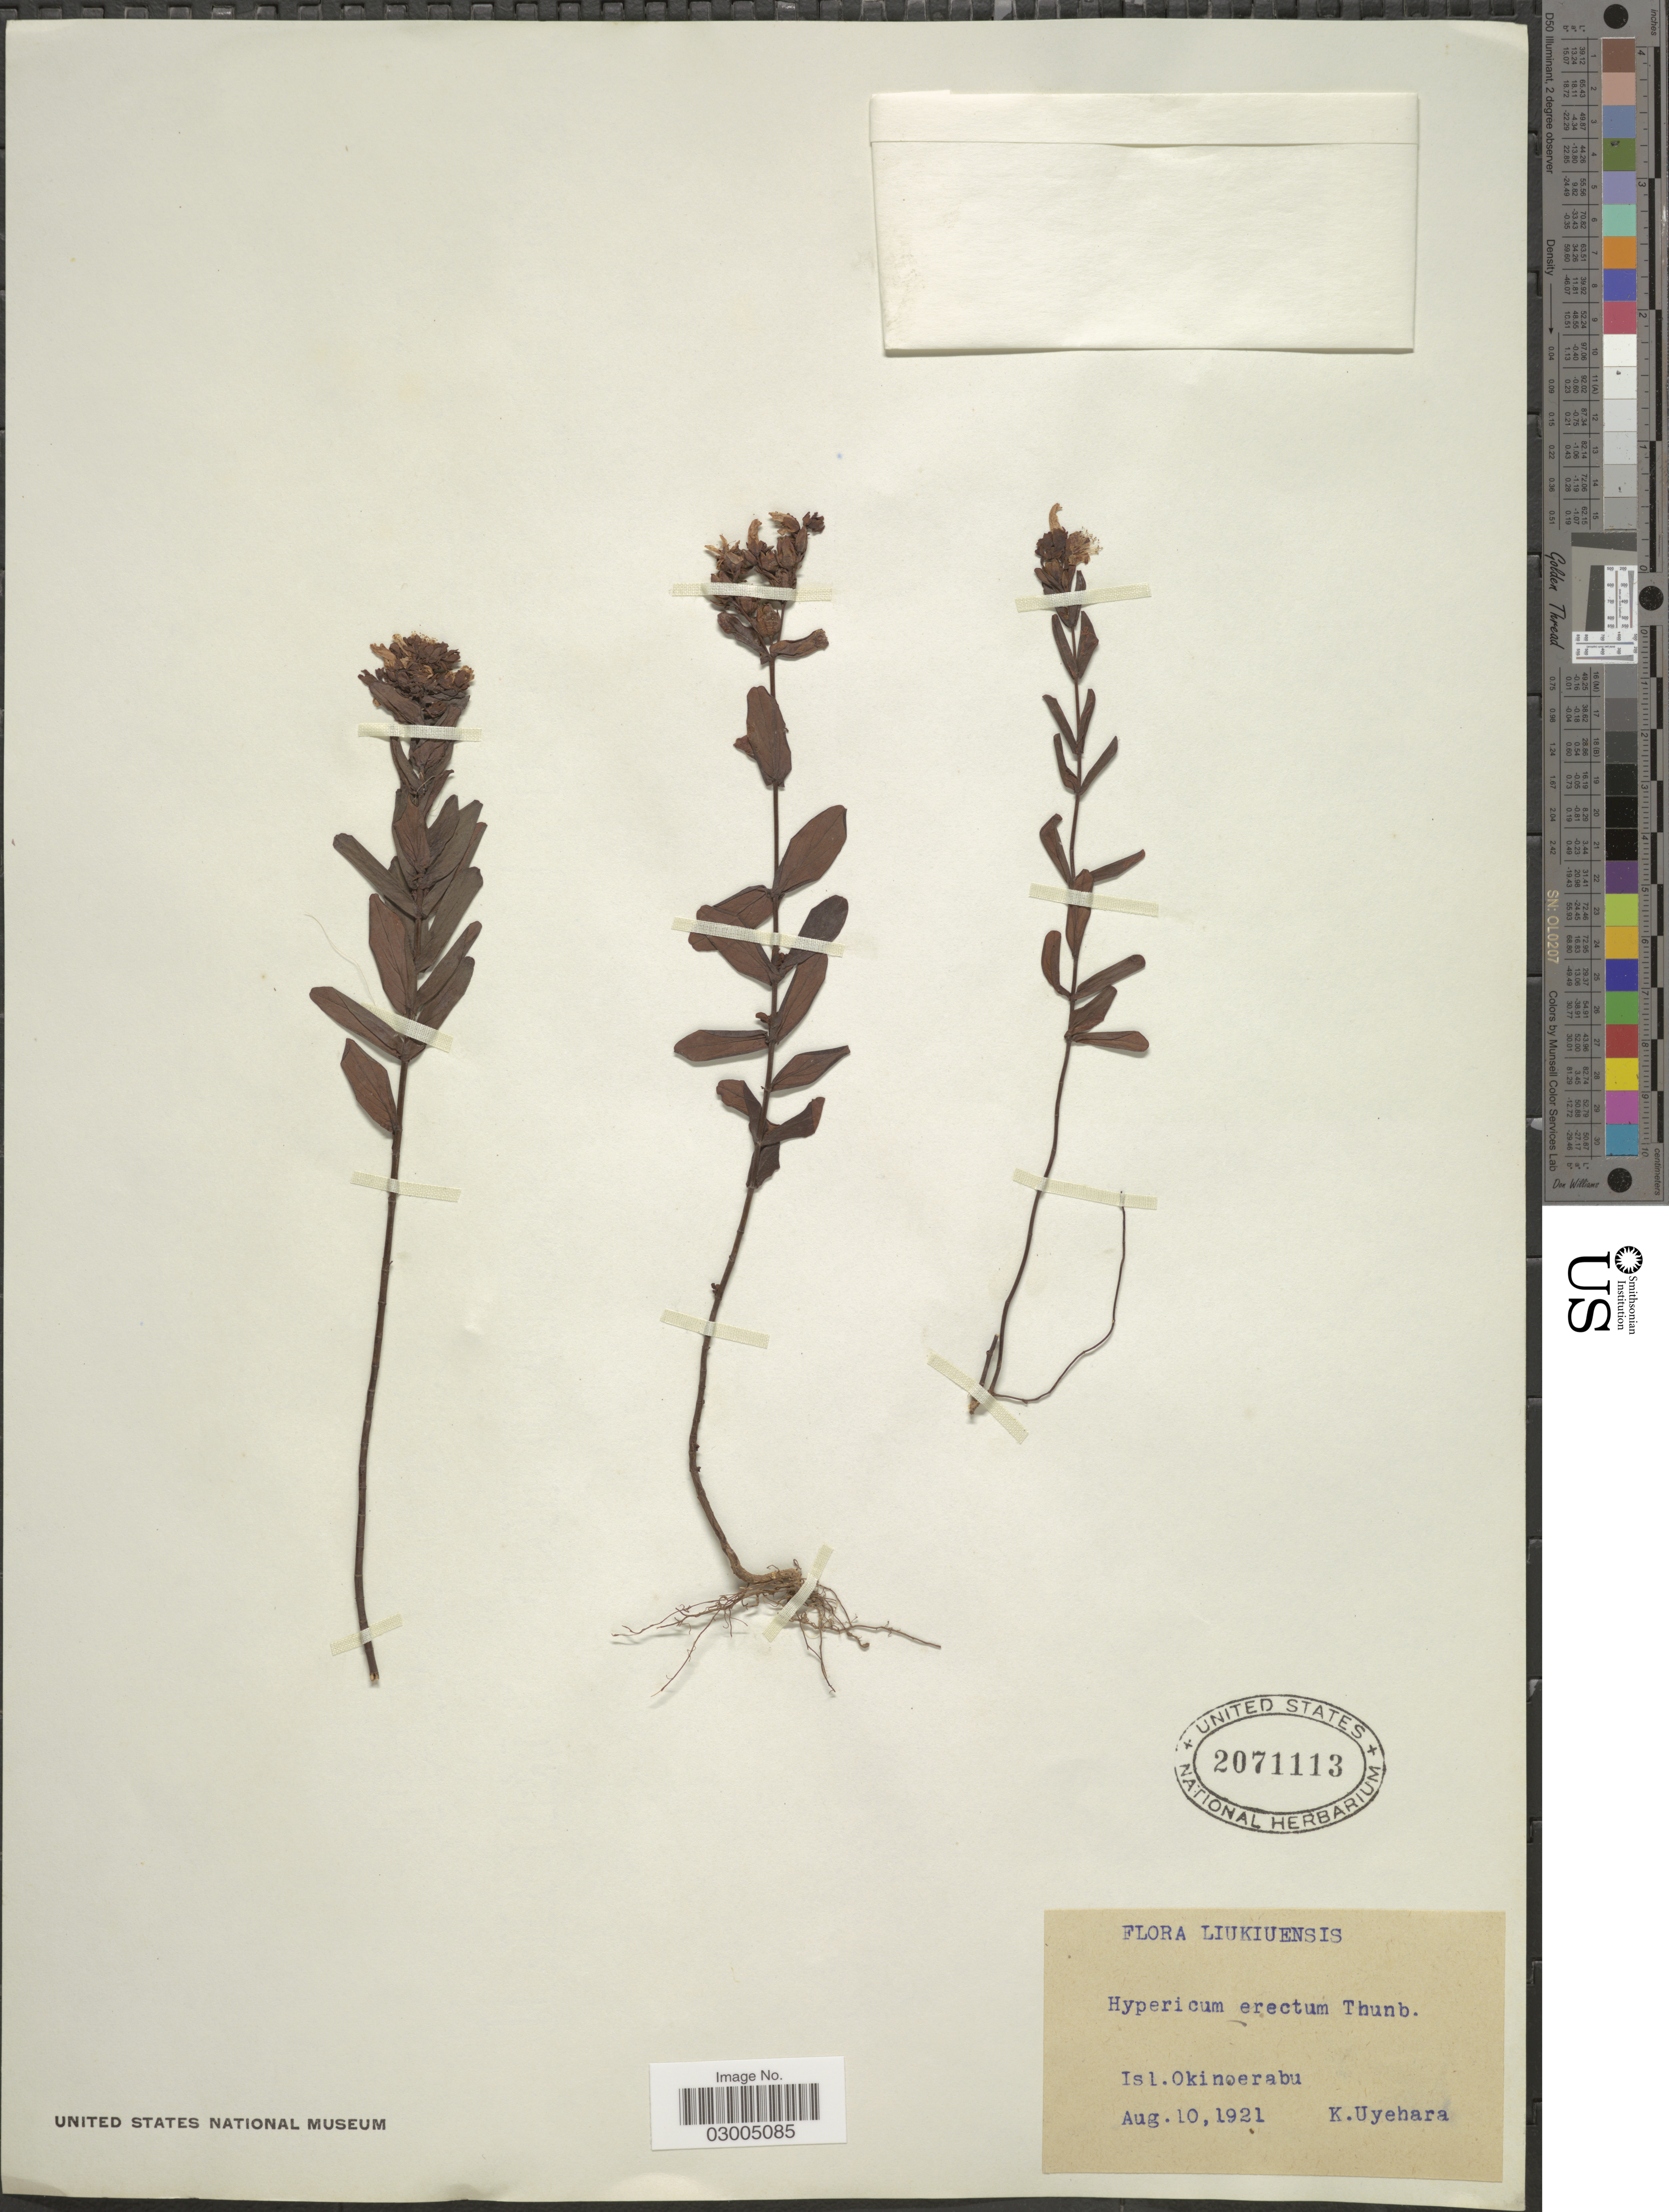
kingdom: Plantae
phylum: Tracheophyta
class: Magnoliopsida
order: Malpighiales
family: Hypericaceae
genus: Hypericum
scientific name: Hypericum erectum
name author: Thunb.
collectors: K. Uyehara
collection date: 1921-08-10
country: Japan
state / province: Okinawa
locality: Liukiuensis. Isl. Okinoerabu.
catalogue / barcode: US 2071113